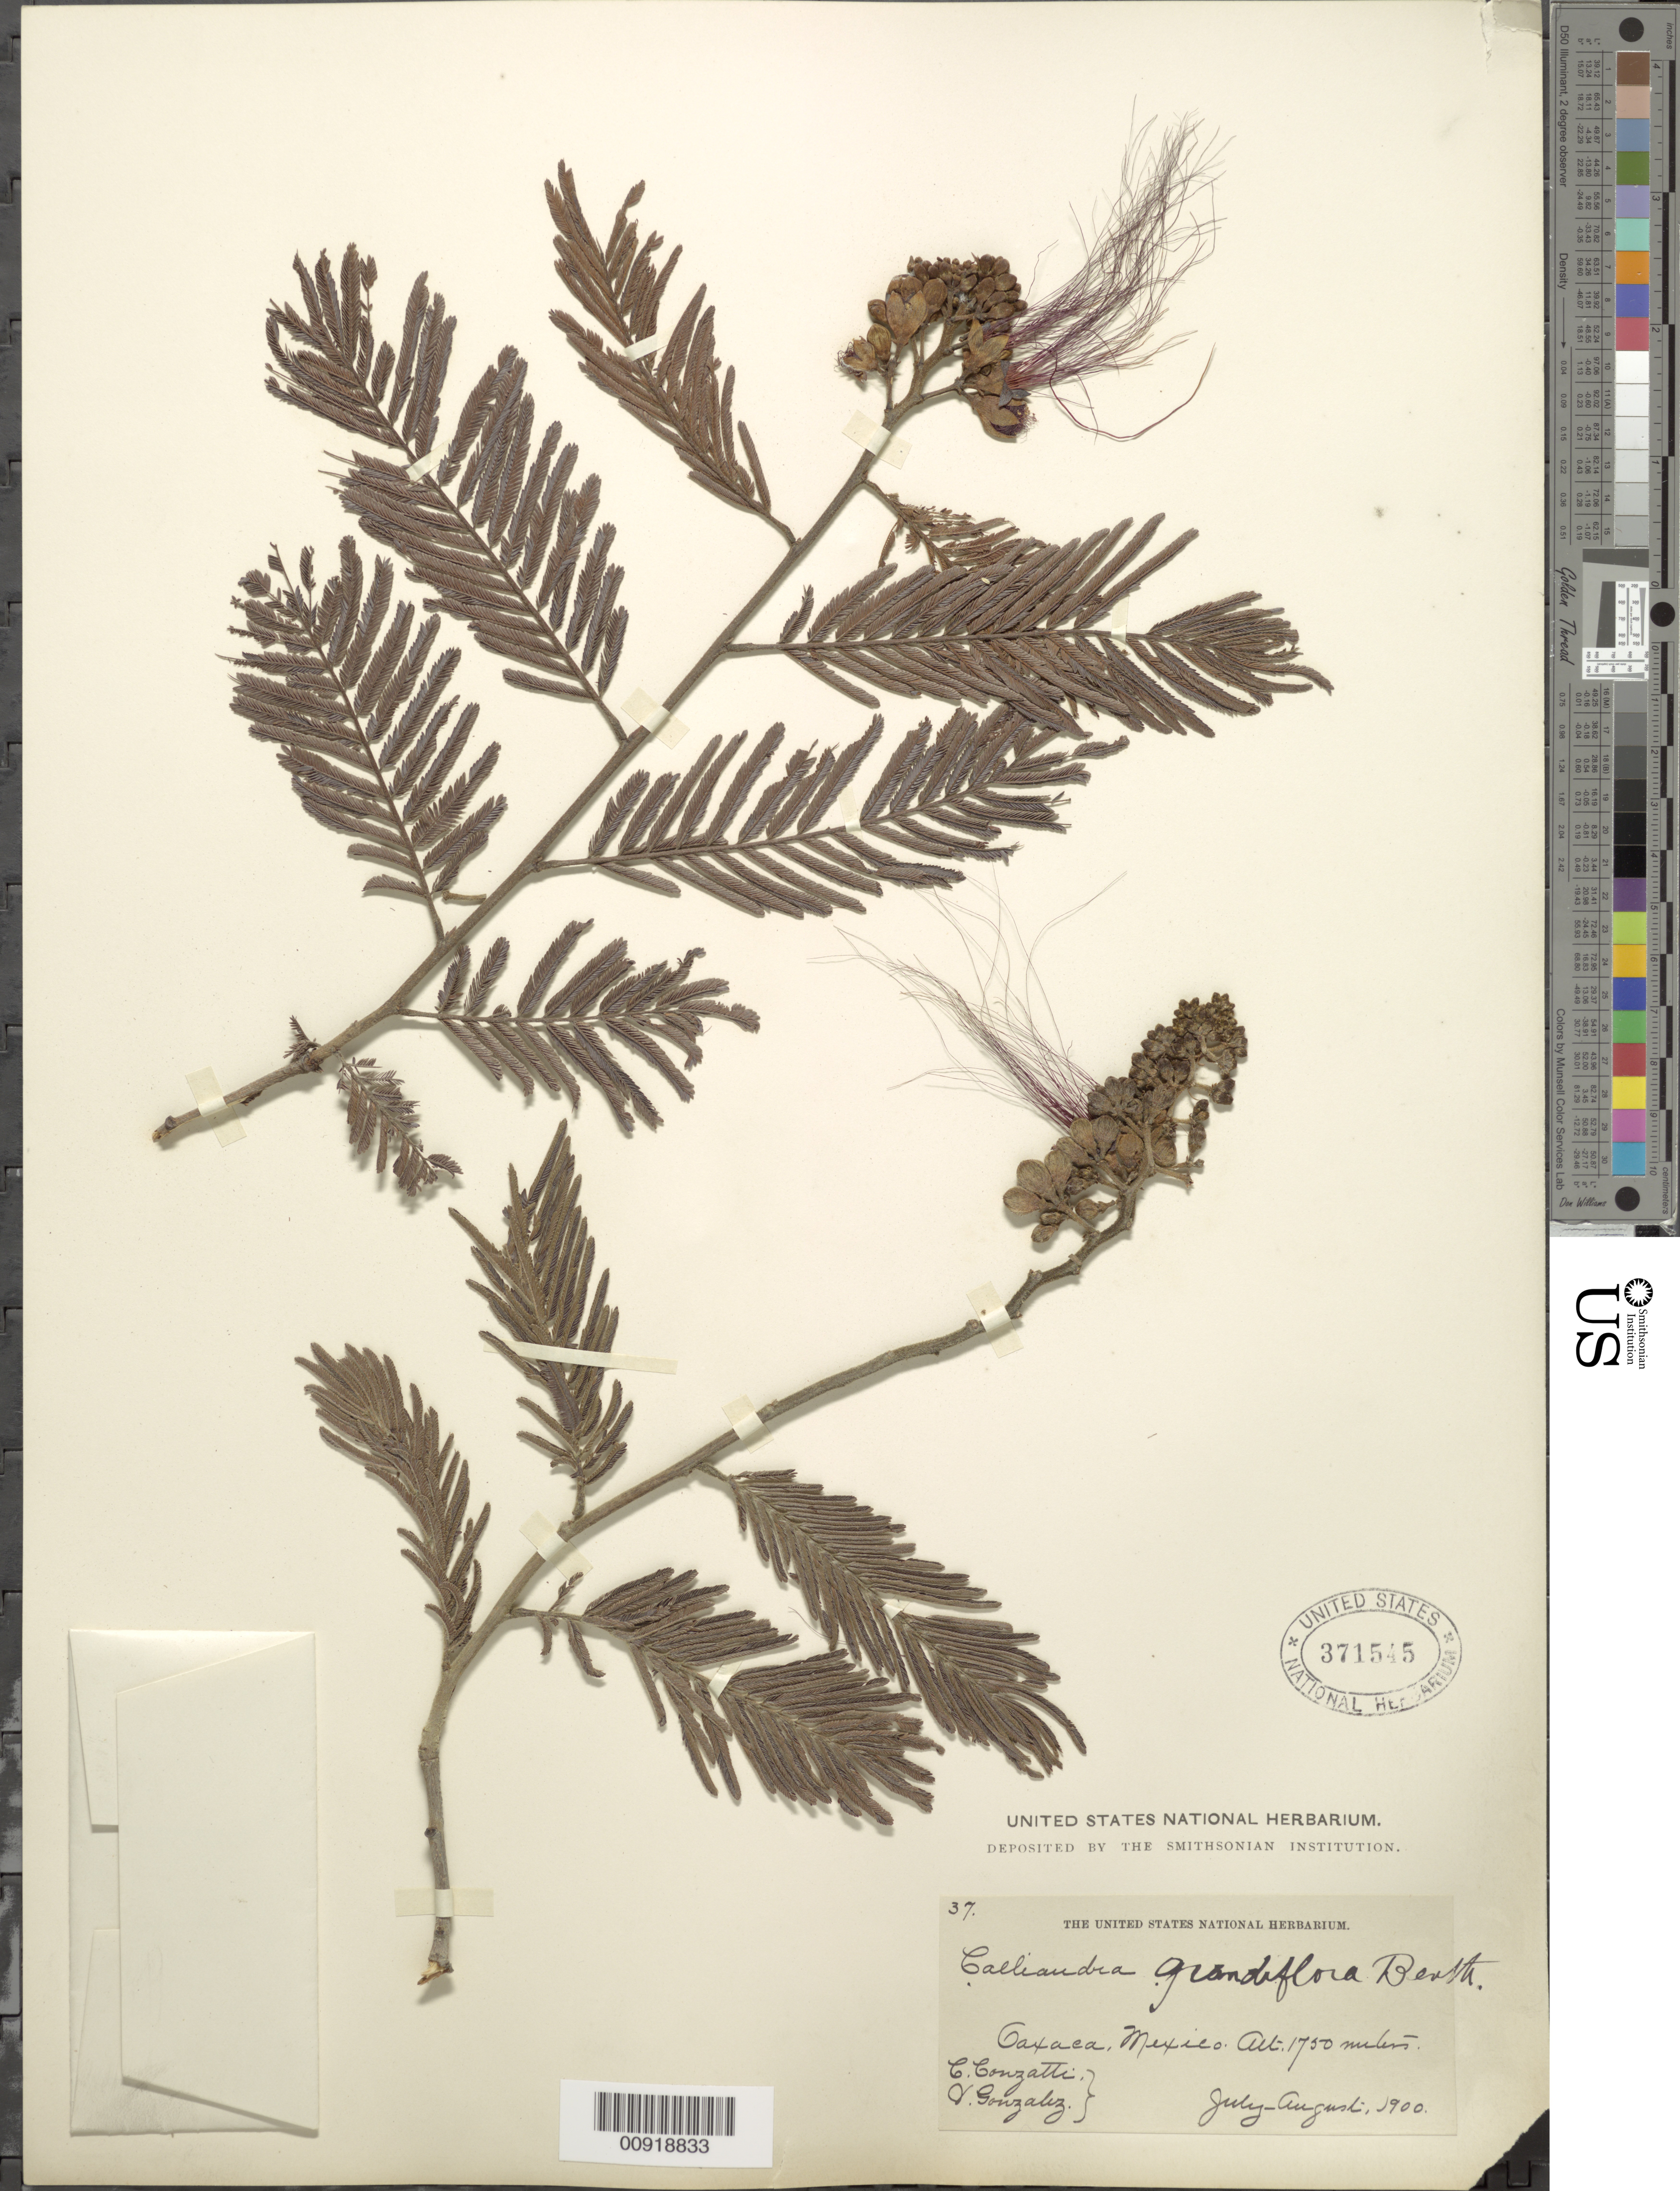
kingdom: Plantae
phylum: Tracheophyta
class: Magnoliopsida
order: Fabales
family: Fabaceae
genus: Calliandra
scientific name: Calliandra grandiflora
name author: (L'Hér.) Benth.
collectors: C. Conzatti & V. Gonzalez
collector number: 37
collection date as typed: Jul 1900 to -- Aug 1900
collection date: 1900-07/1900-08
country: Mexico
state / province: Oaxaca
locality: Oaxaca.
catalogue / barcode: US 371545